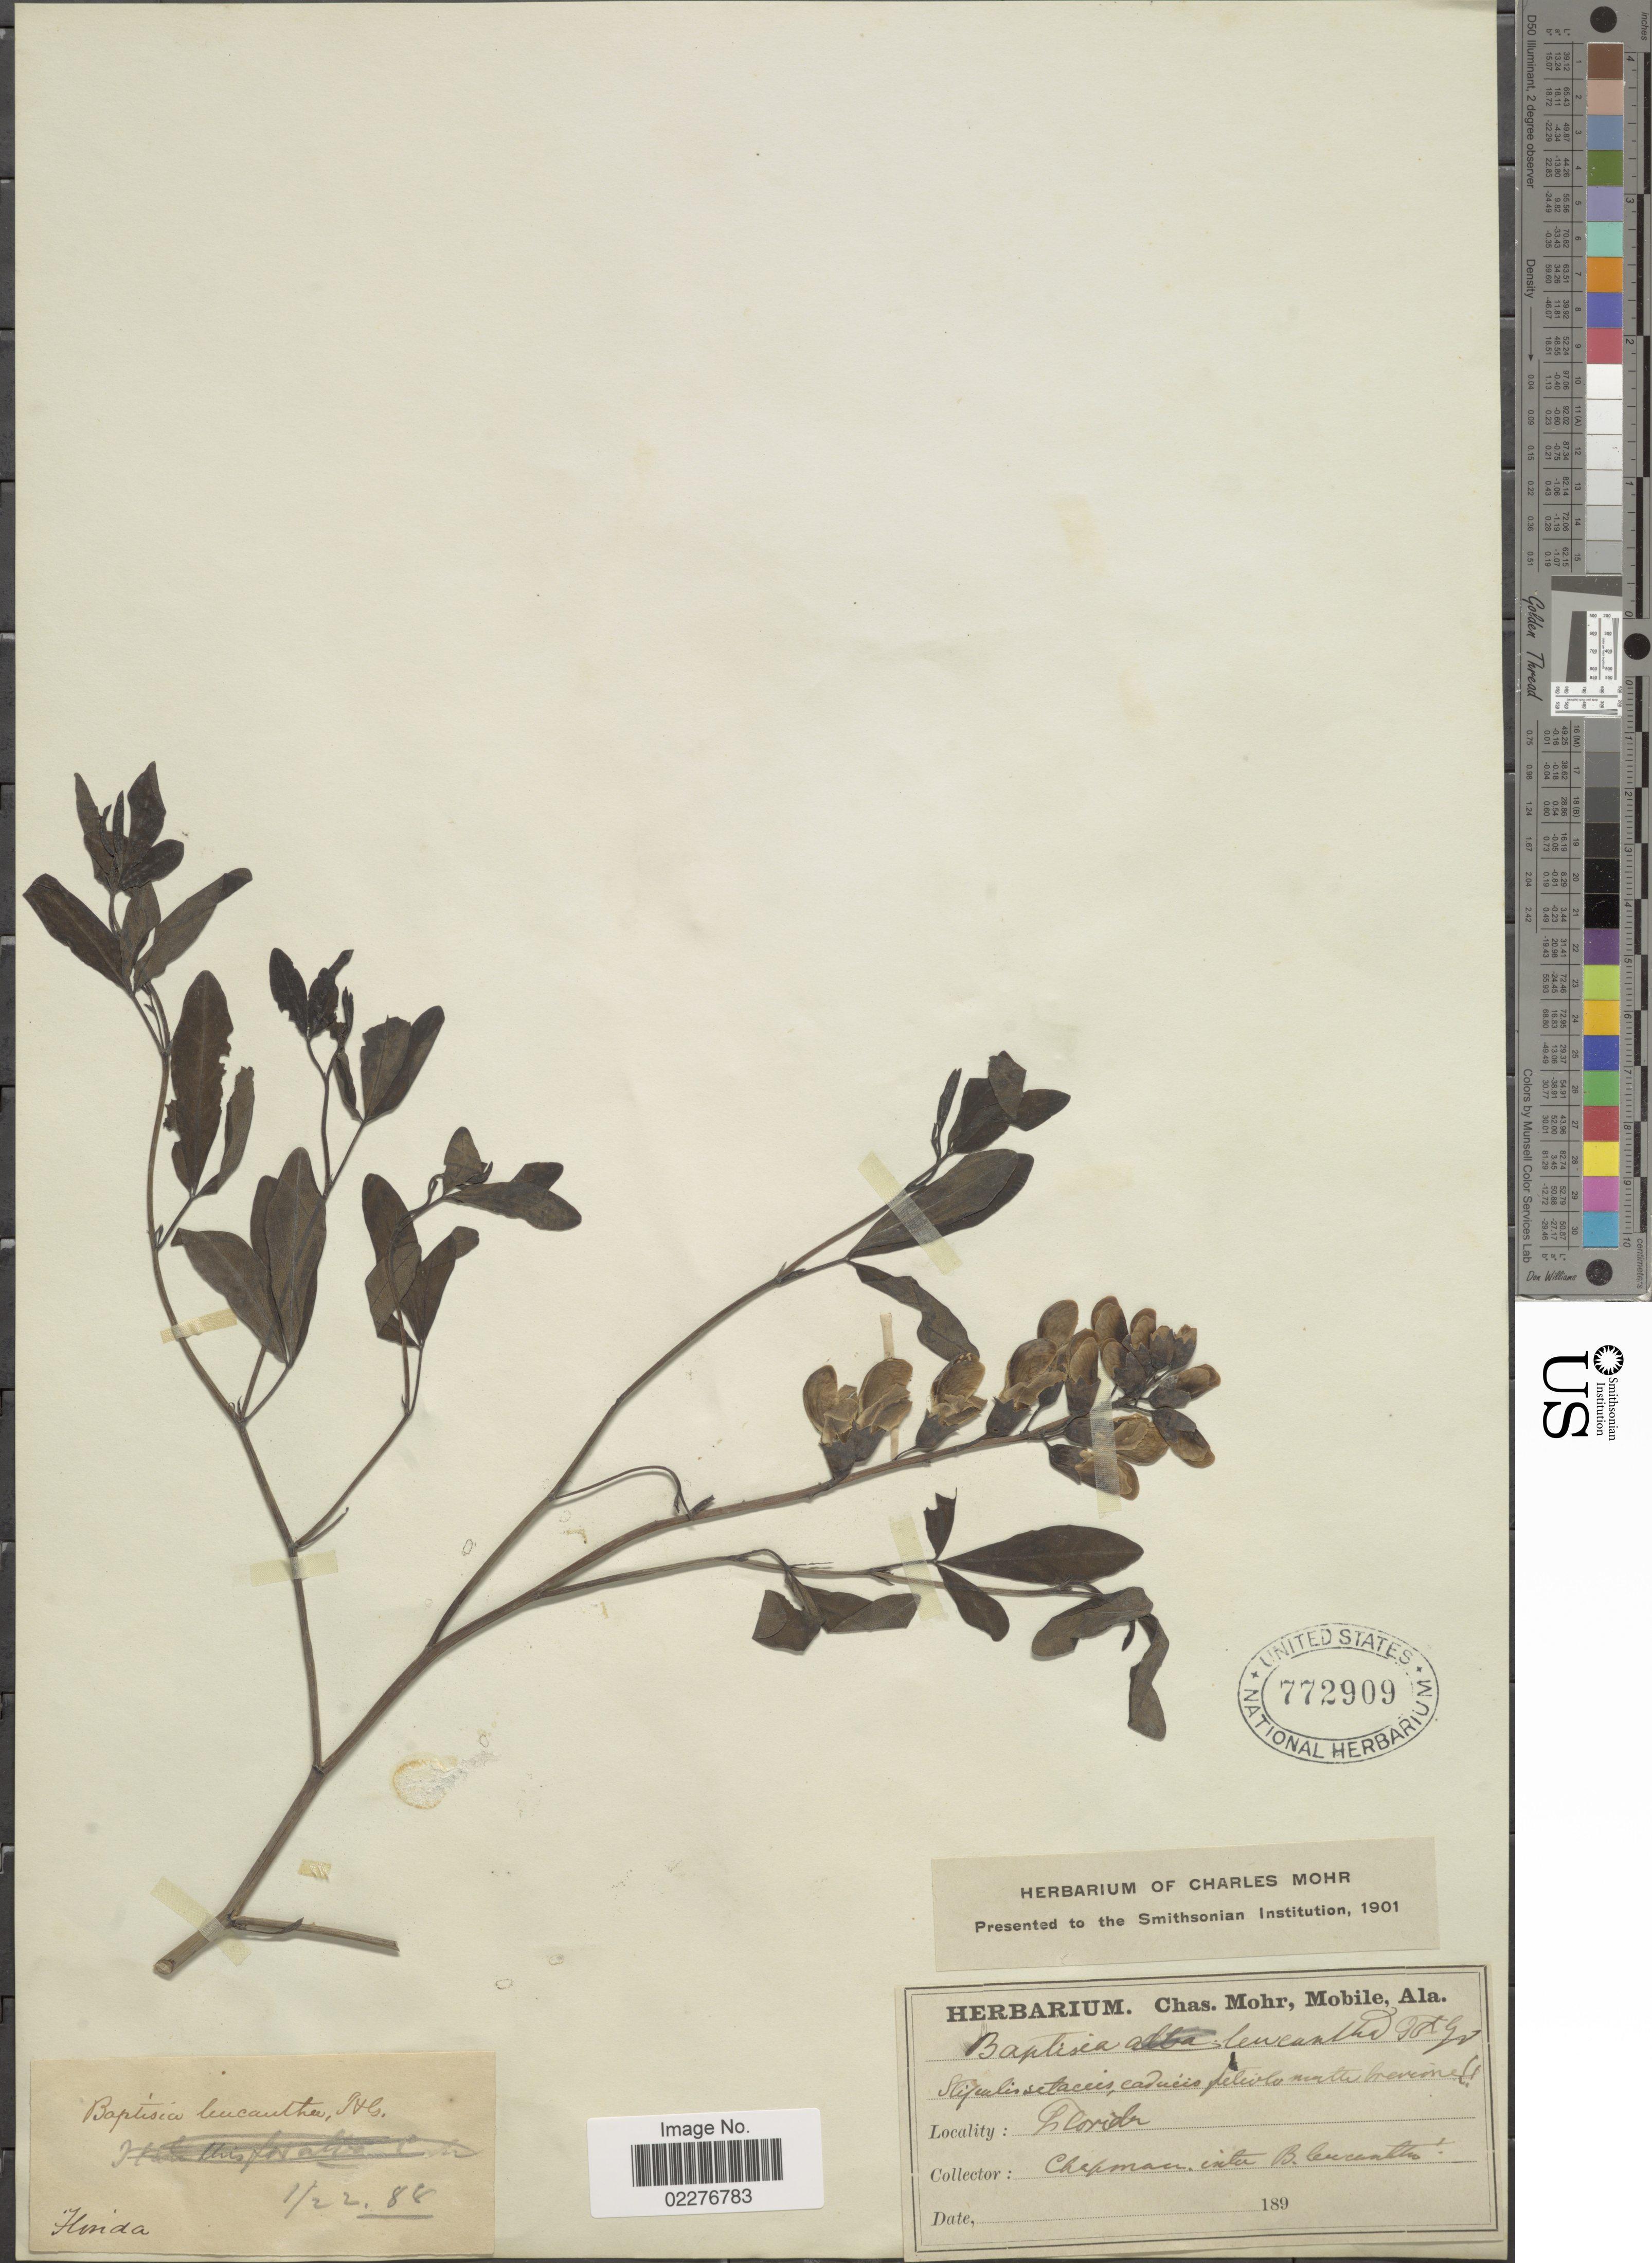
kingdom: Plantae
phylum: Tracheophyta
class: Magnoliopsida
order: Fabales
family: Fabaceae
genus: Baptisia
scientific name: Baptisia leucantha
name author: Torr. & A. Gray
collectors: A. Chapman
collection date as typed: Transcribed d/m/y: 22/1/88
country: United States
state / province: Florida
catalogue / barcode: US 772909